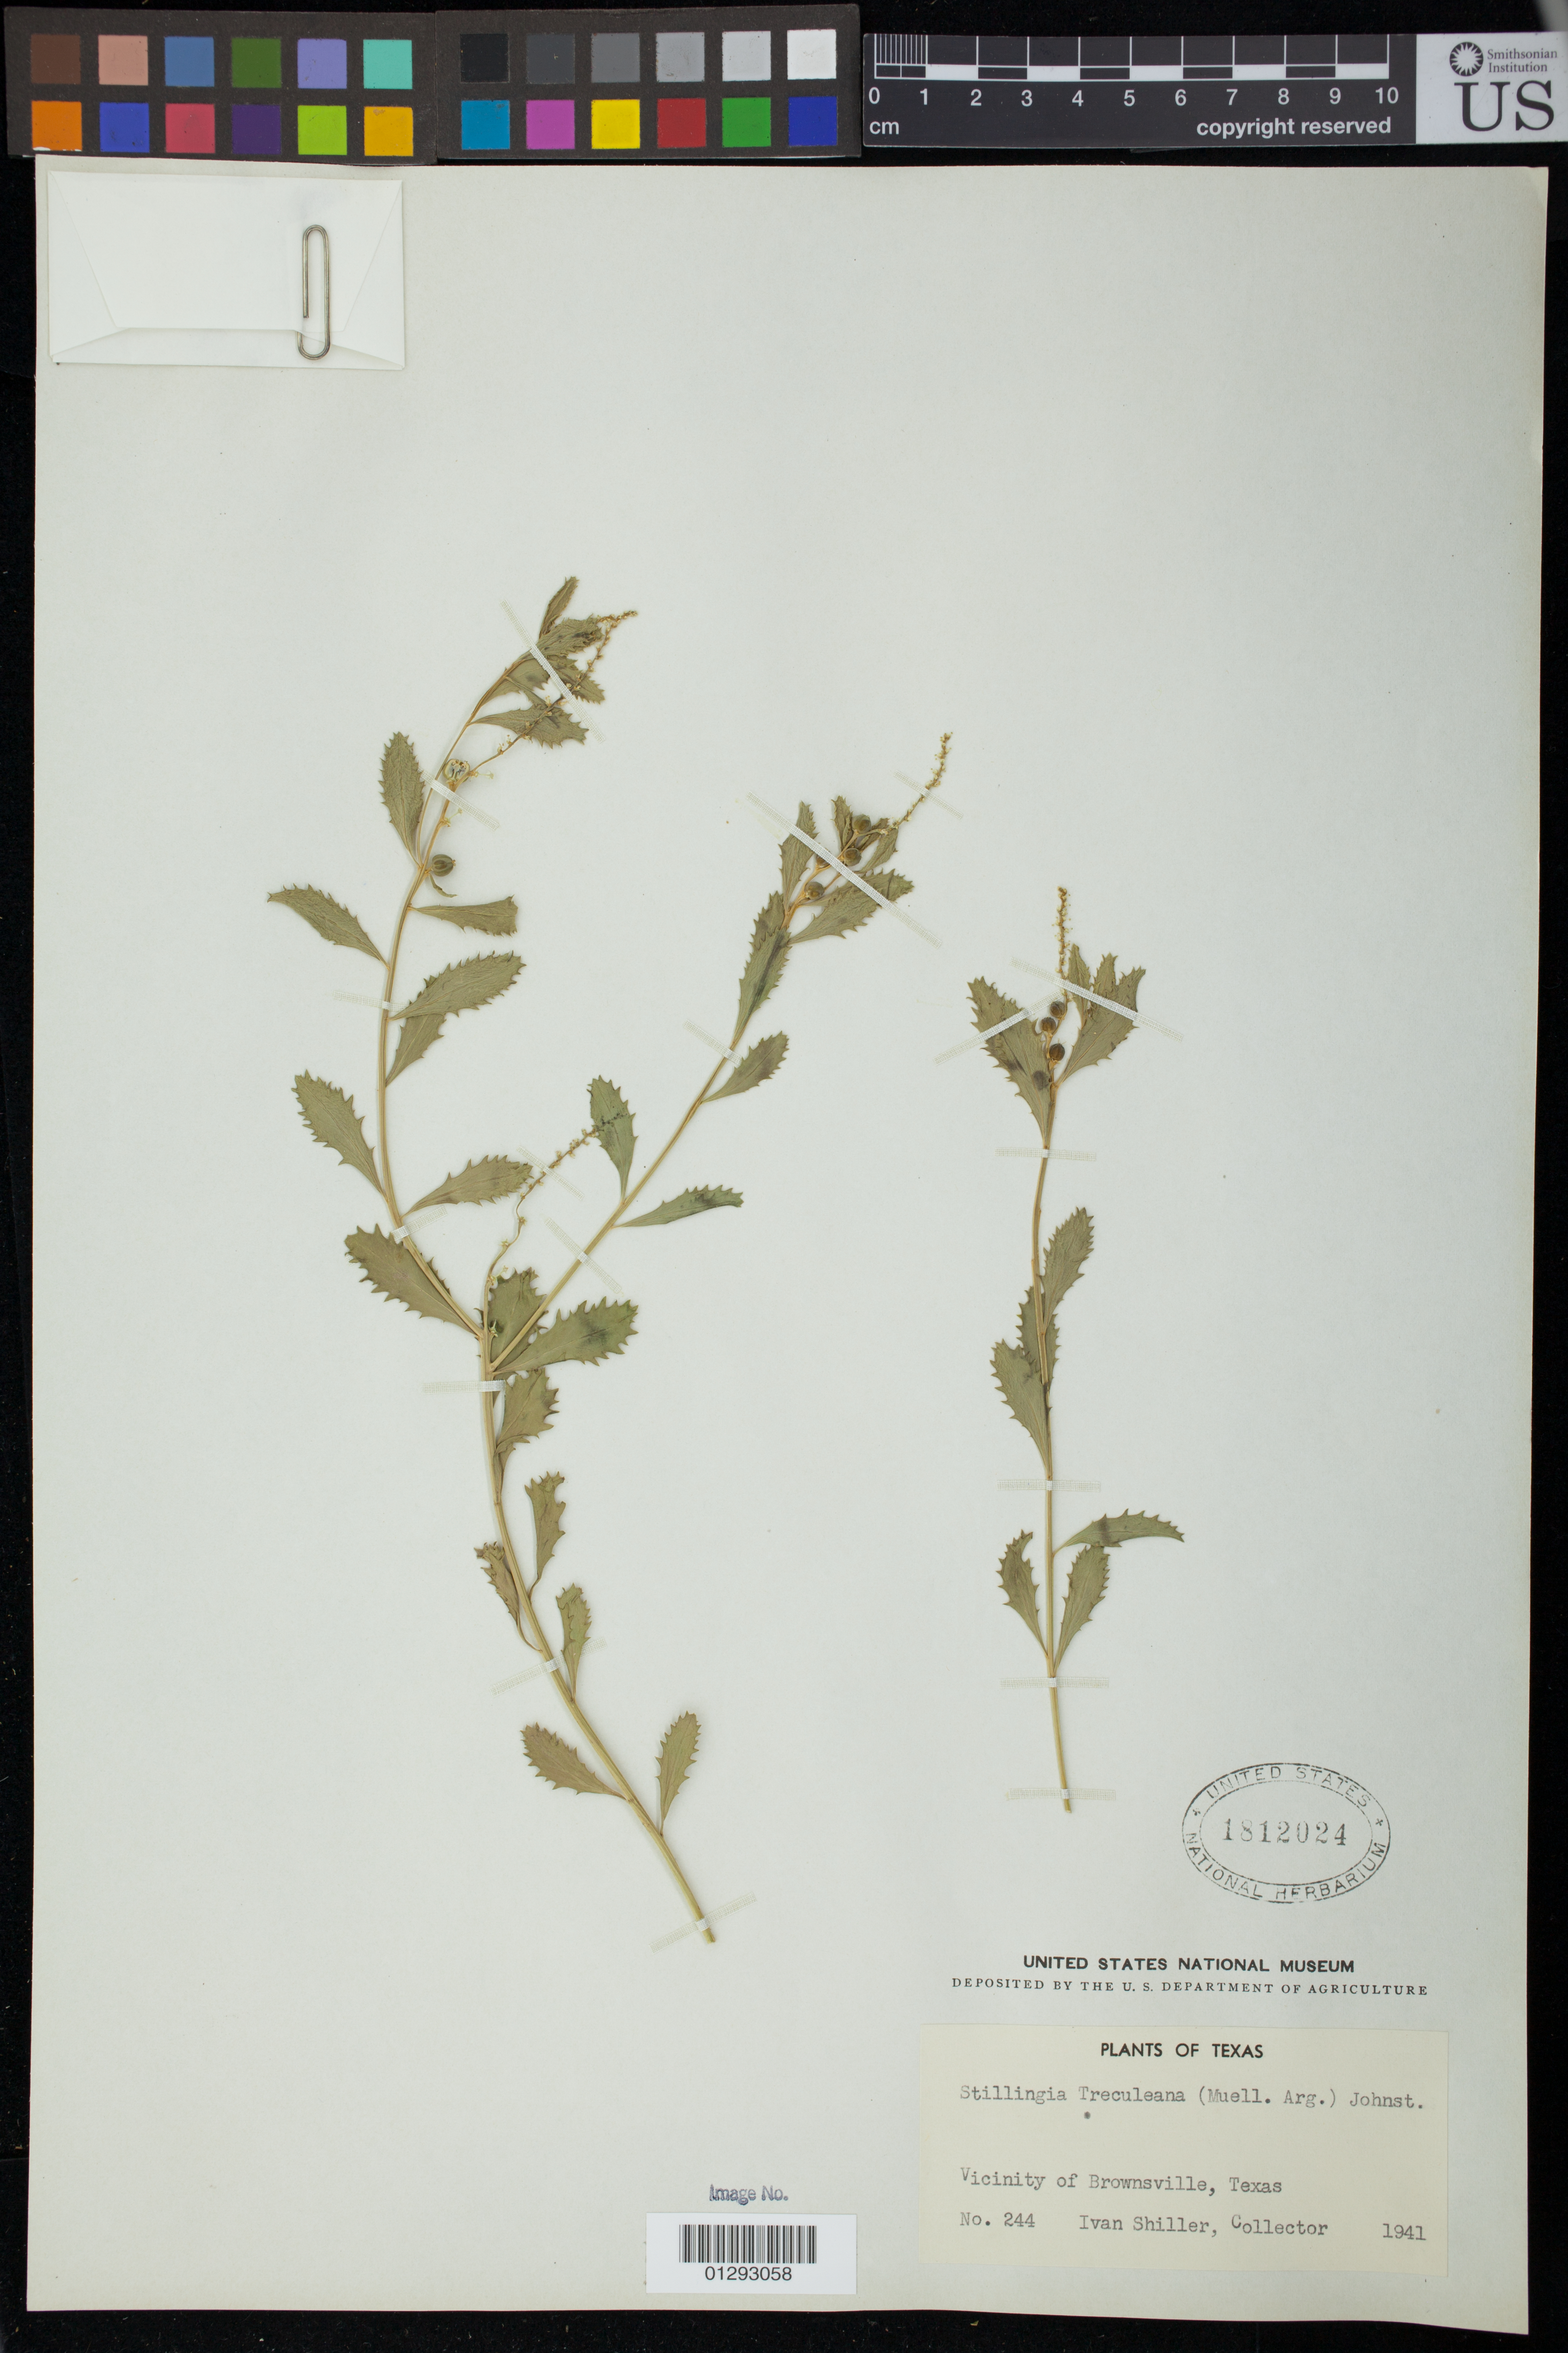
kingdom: Plantae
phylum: Tracheophyta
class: Magnoliopsida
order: Malpighiales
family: Euphorbiaceae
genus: Stillingia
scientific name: Stillingia treculiana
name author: (Müll. Arg.) I.M. Johnst.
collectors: I. Shiller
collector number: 244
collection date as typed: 1941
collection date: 1941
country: United States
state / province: Texas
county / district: Cameron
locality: Brownsville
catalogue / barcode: US 1812024